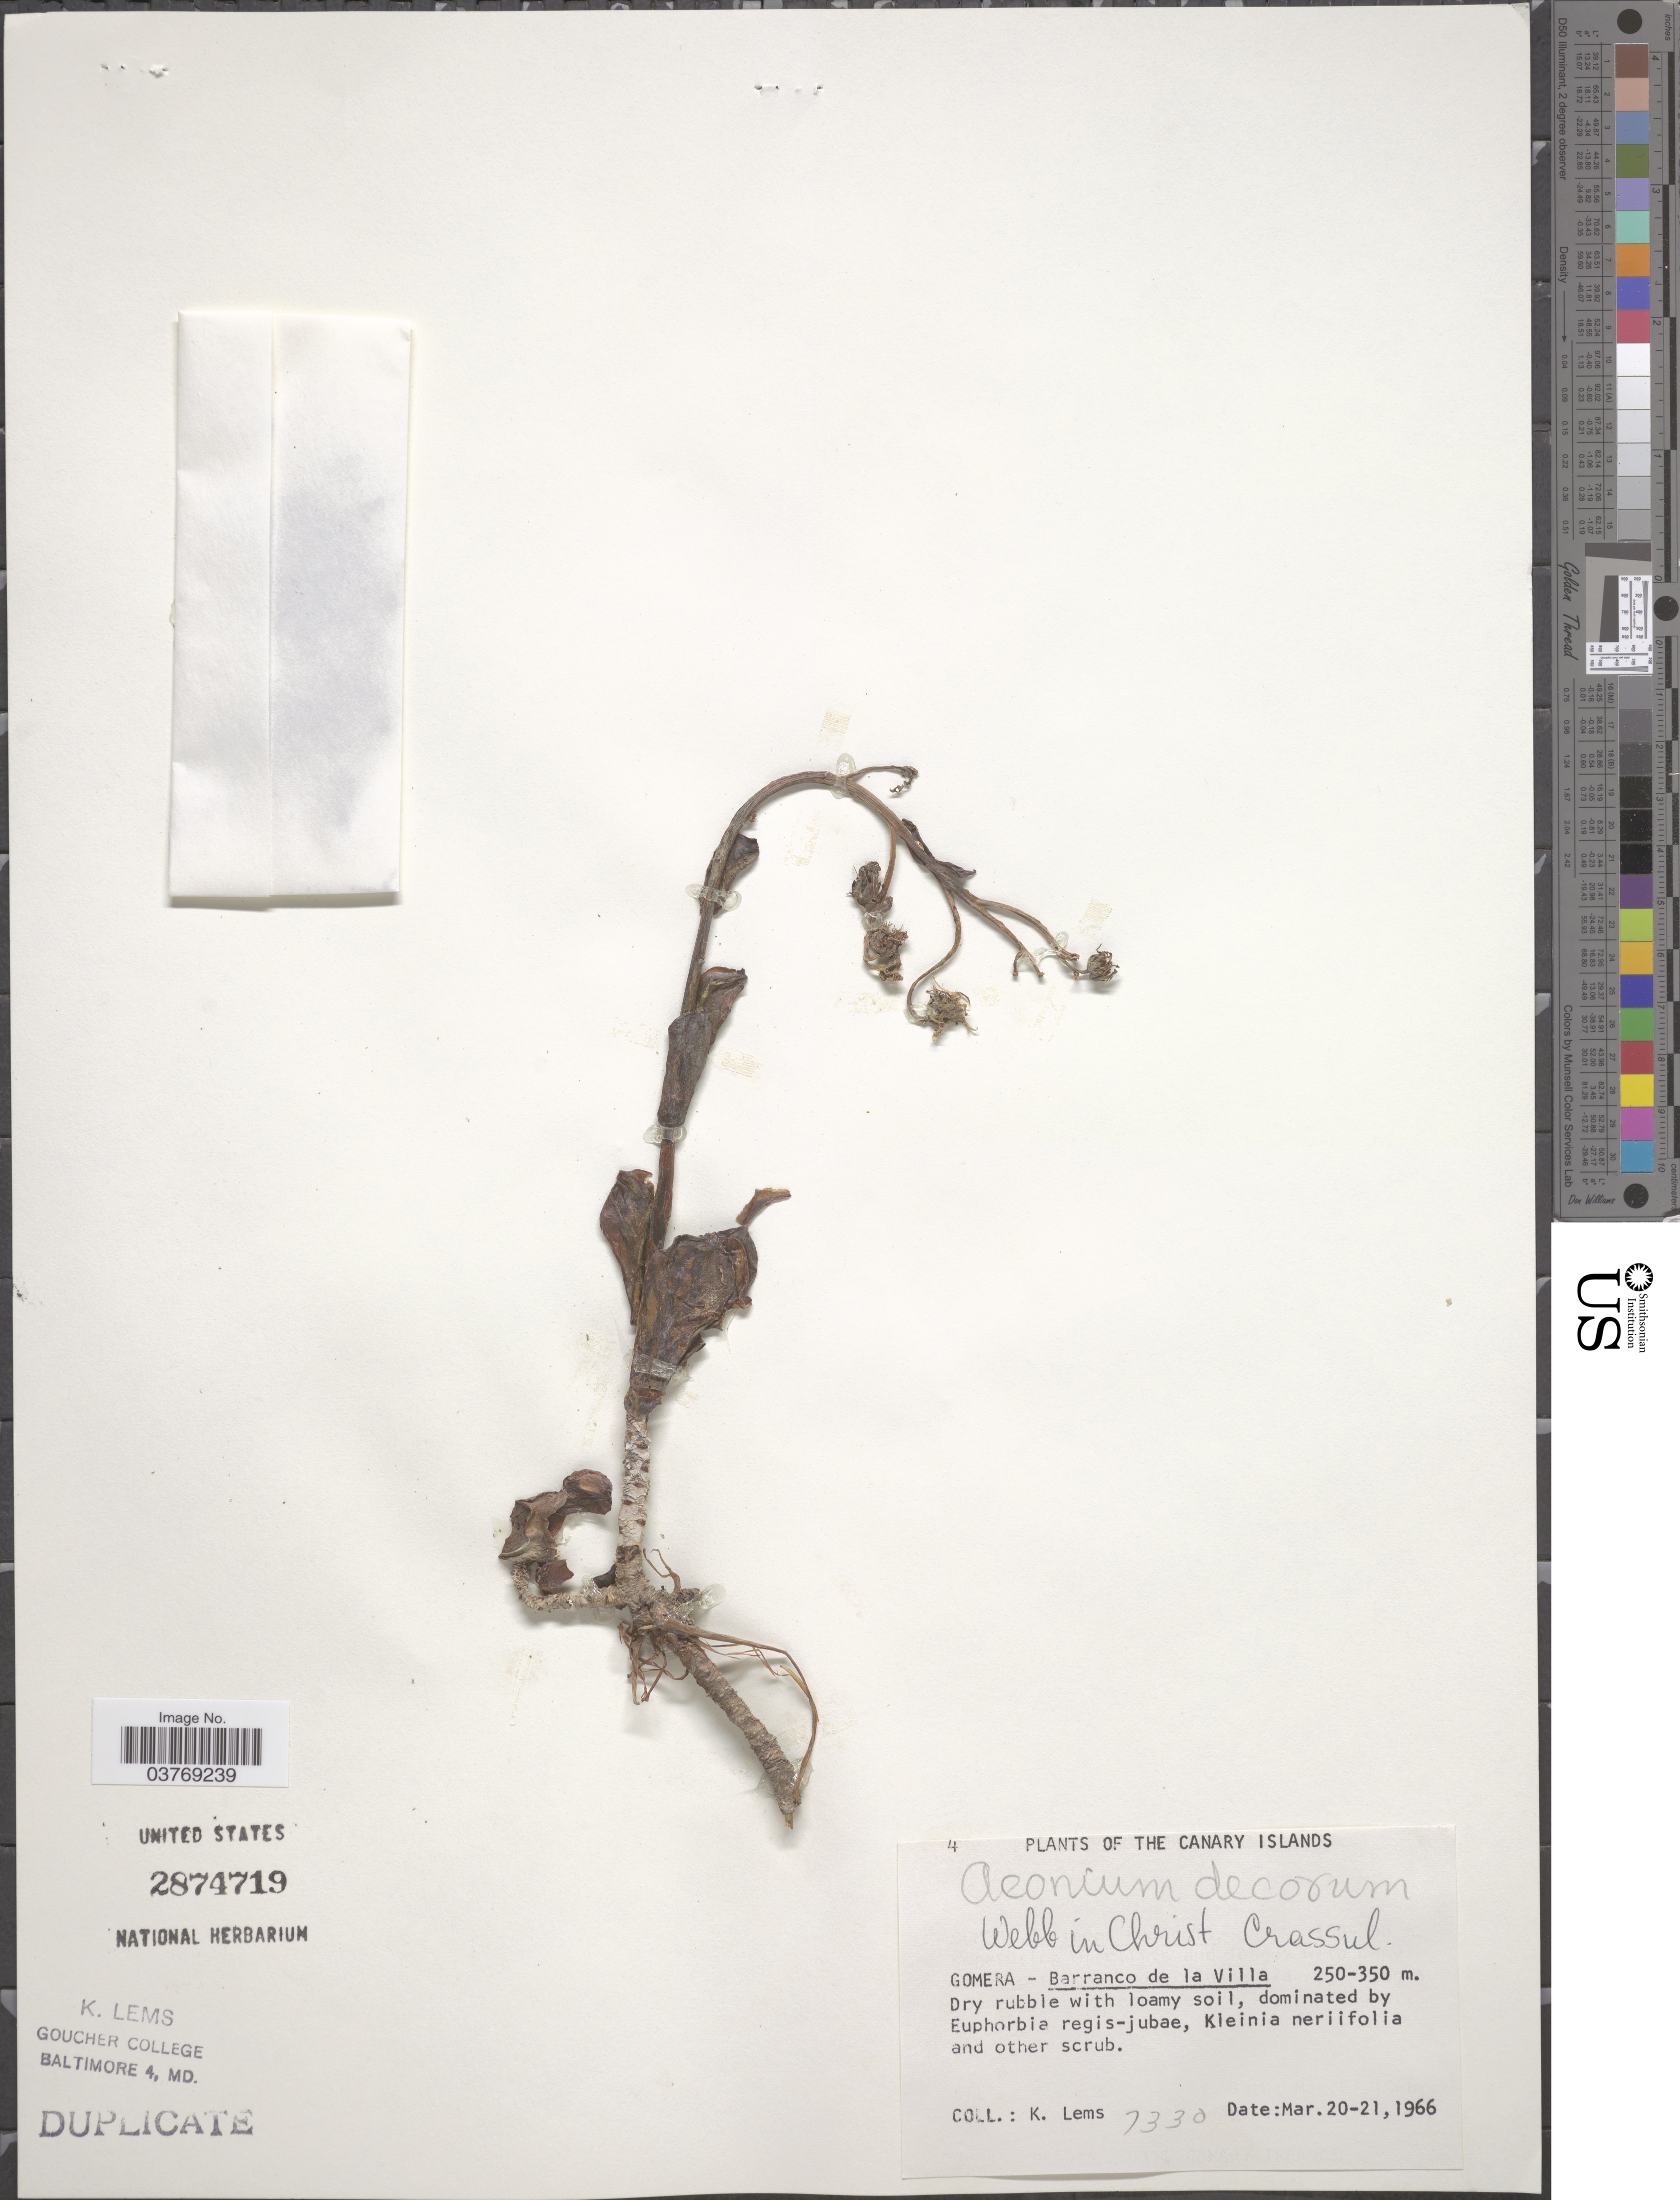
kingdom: Plantae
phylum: Tracheophyta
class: Magnoliopsida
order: Saxifragales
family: Crassulaceae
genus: Aeonium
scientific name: Aeonium decorum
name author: Webb ex Bolle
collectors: K. Lems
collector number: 7330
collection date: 1966-03-20/1966-03-21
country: Spain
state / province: Canarias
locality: The Canary Islands. Gomera - Barranco de la Villa.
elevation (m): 250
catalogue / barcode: US 2874719